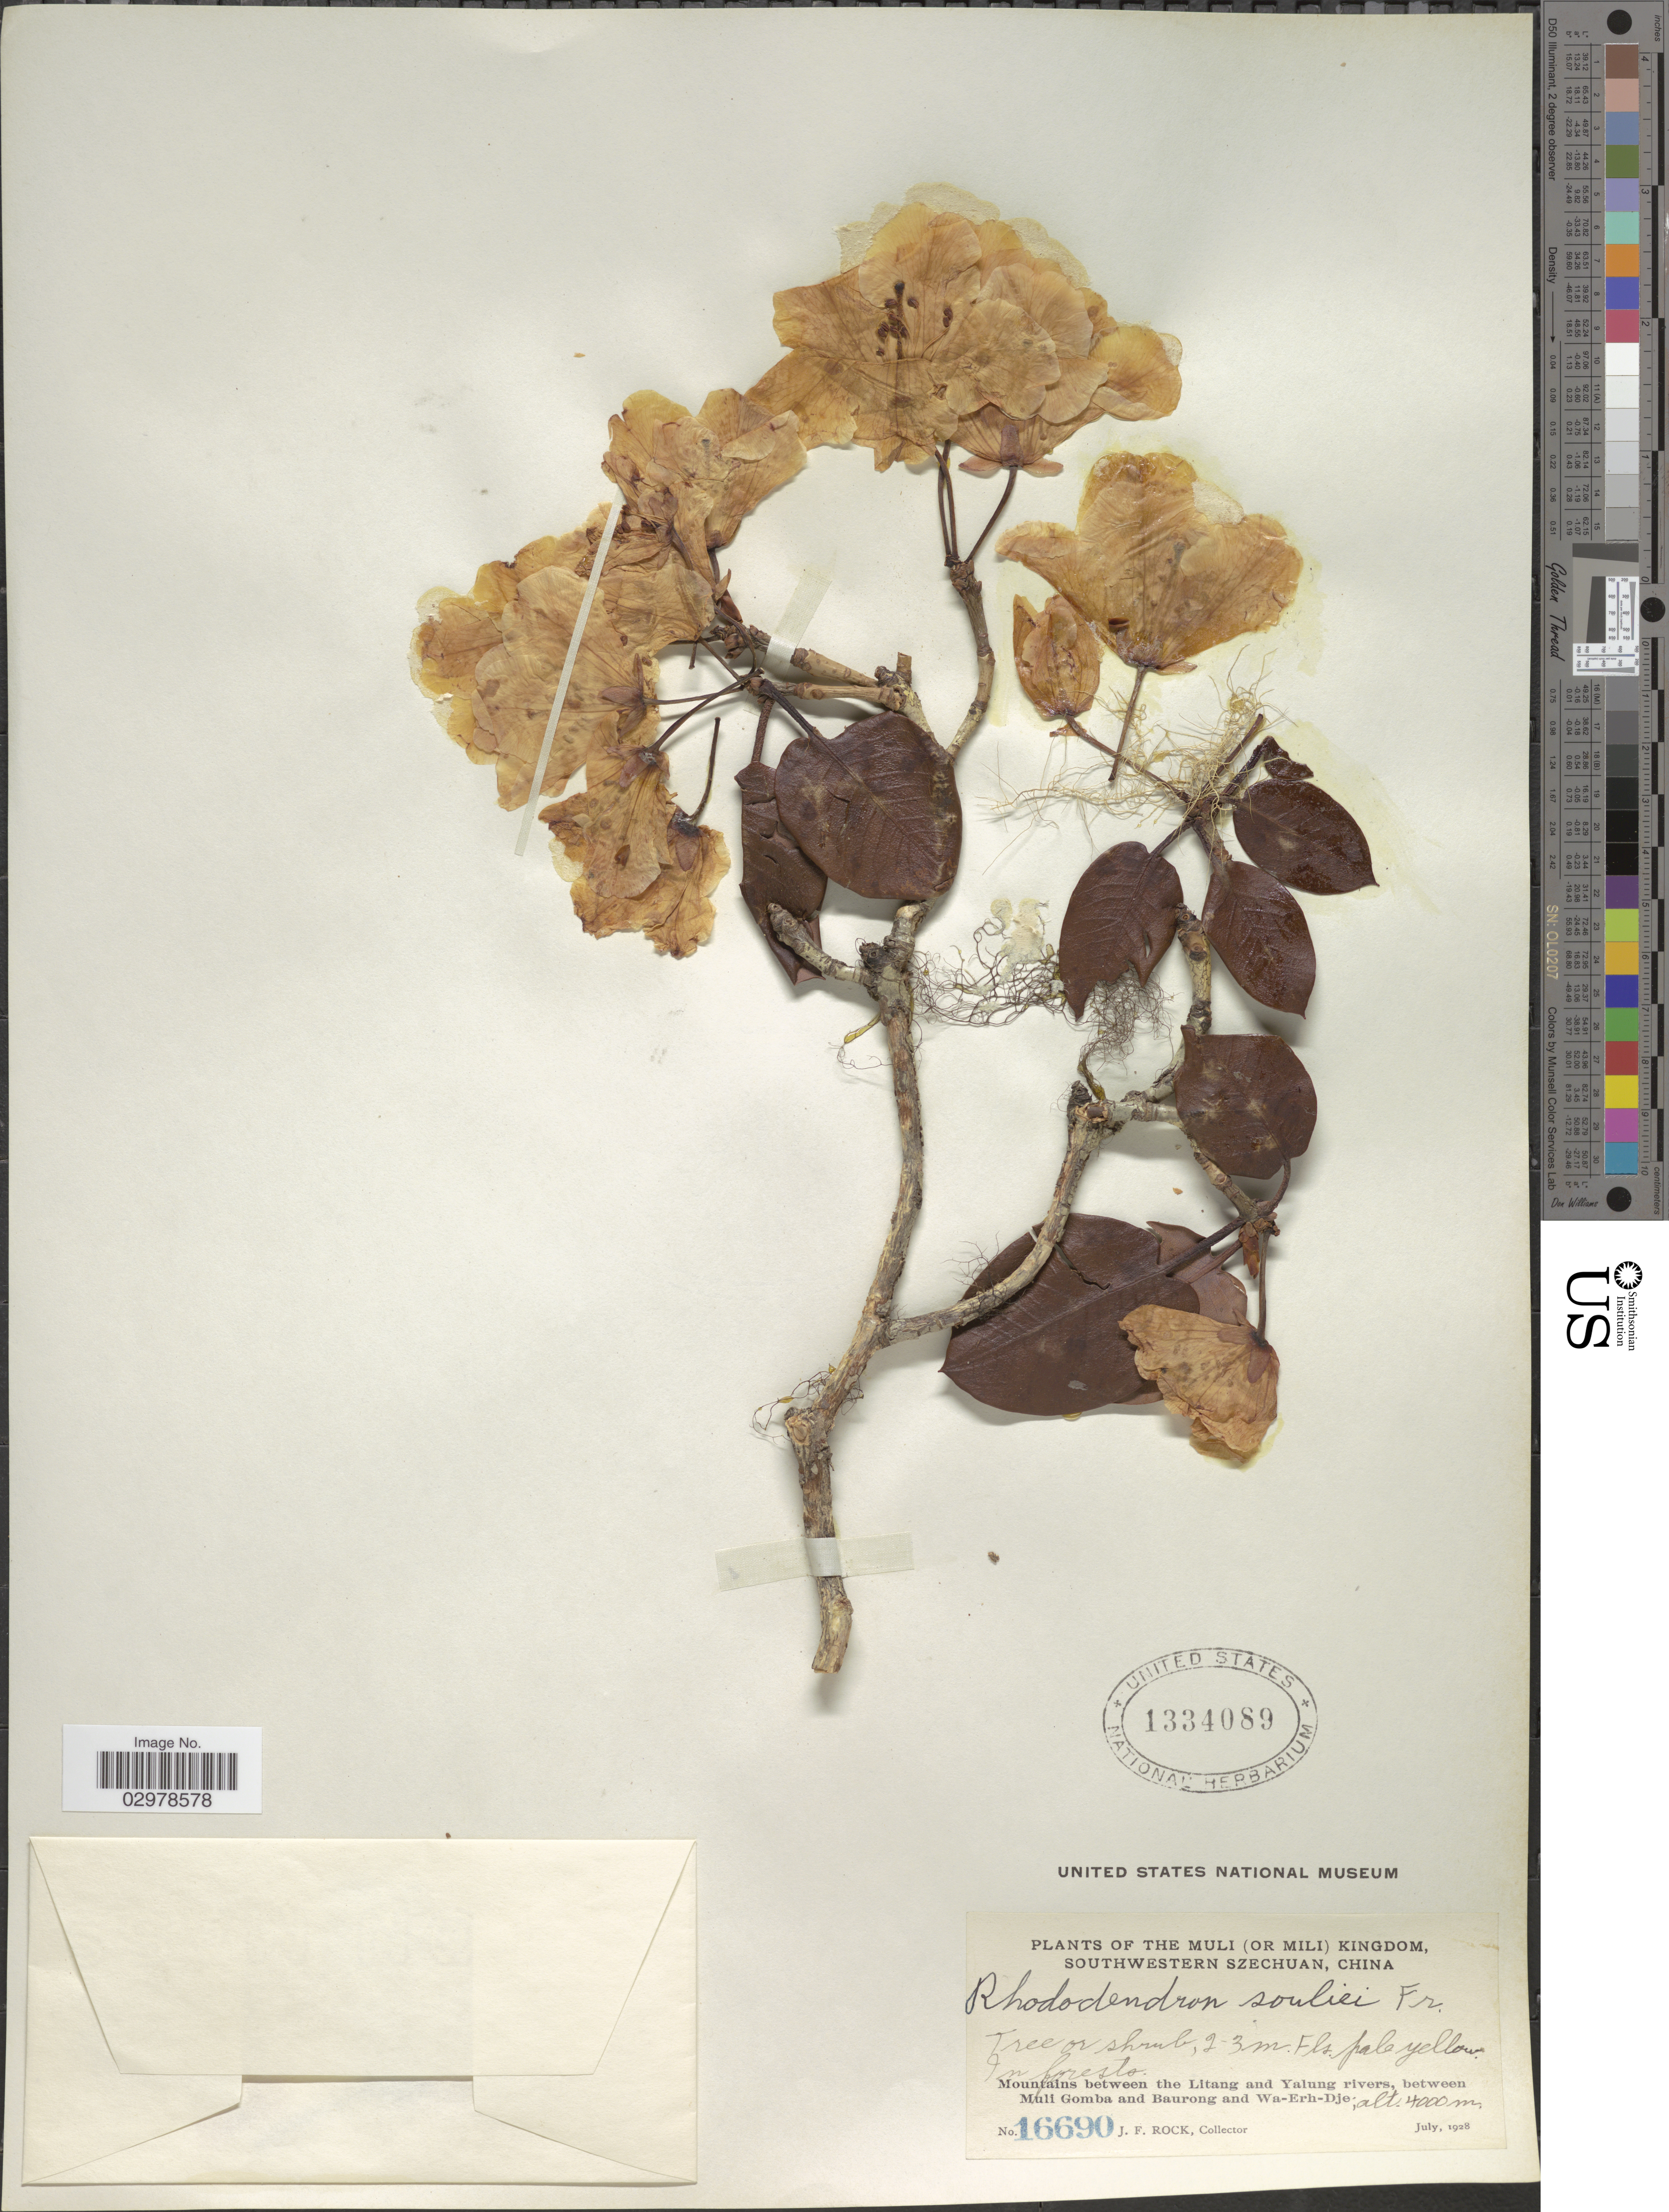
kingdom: Plantae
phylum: Tracheophyta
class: Magnoliopsida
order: Ericales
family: Ericaceae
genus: Rhododendron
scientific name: Rhododendron souliei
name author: Franch.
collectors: J. Rock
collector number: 16690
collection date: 1928-07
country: China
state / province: Sichuan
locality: The Muli (or Mili) Kingdom, Southwestern Szechuan. Mountains between the Litang and Yalung rivers, between Muli Gomba and Baurong and Wa-Erh-Dje.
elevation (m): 4000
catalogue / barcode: US 1334089